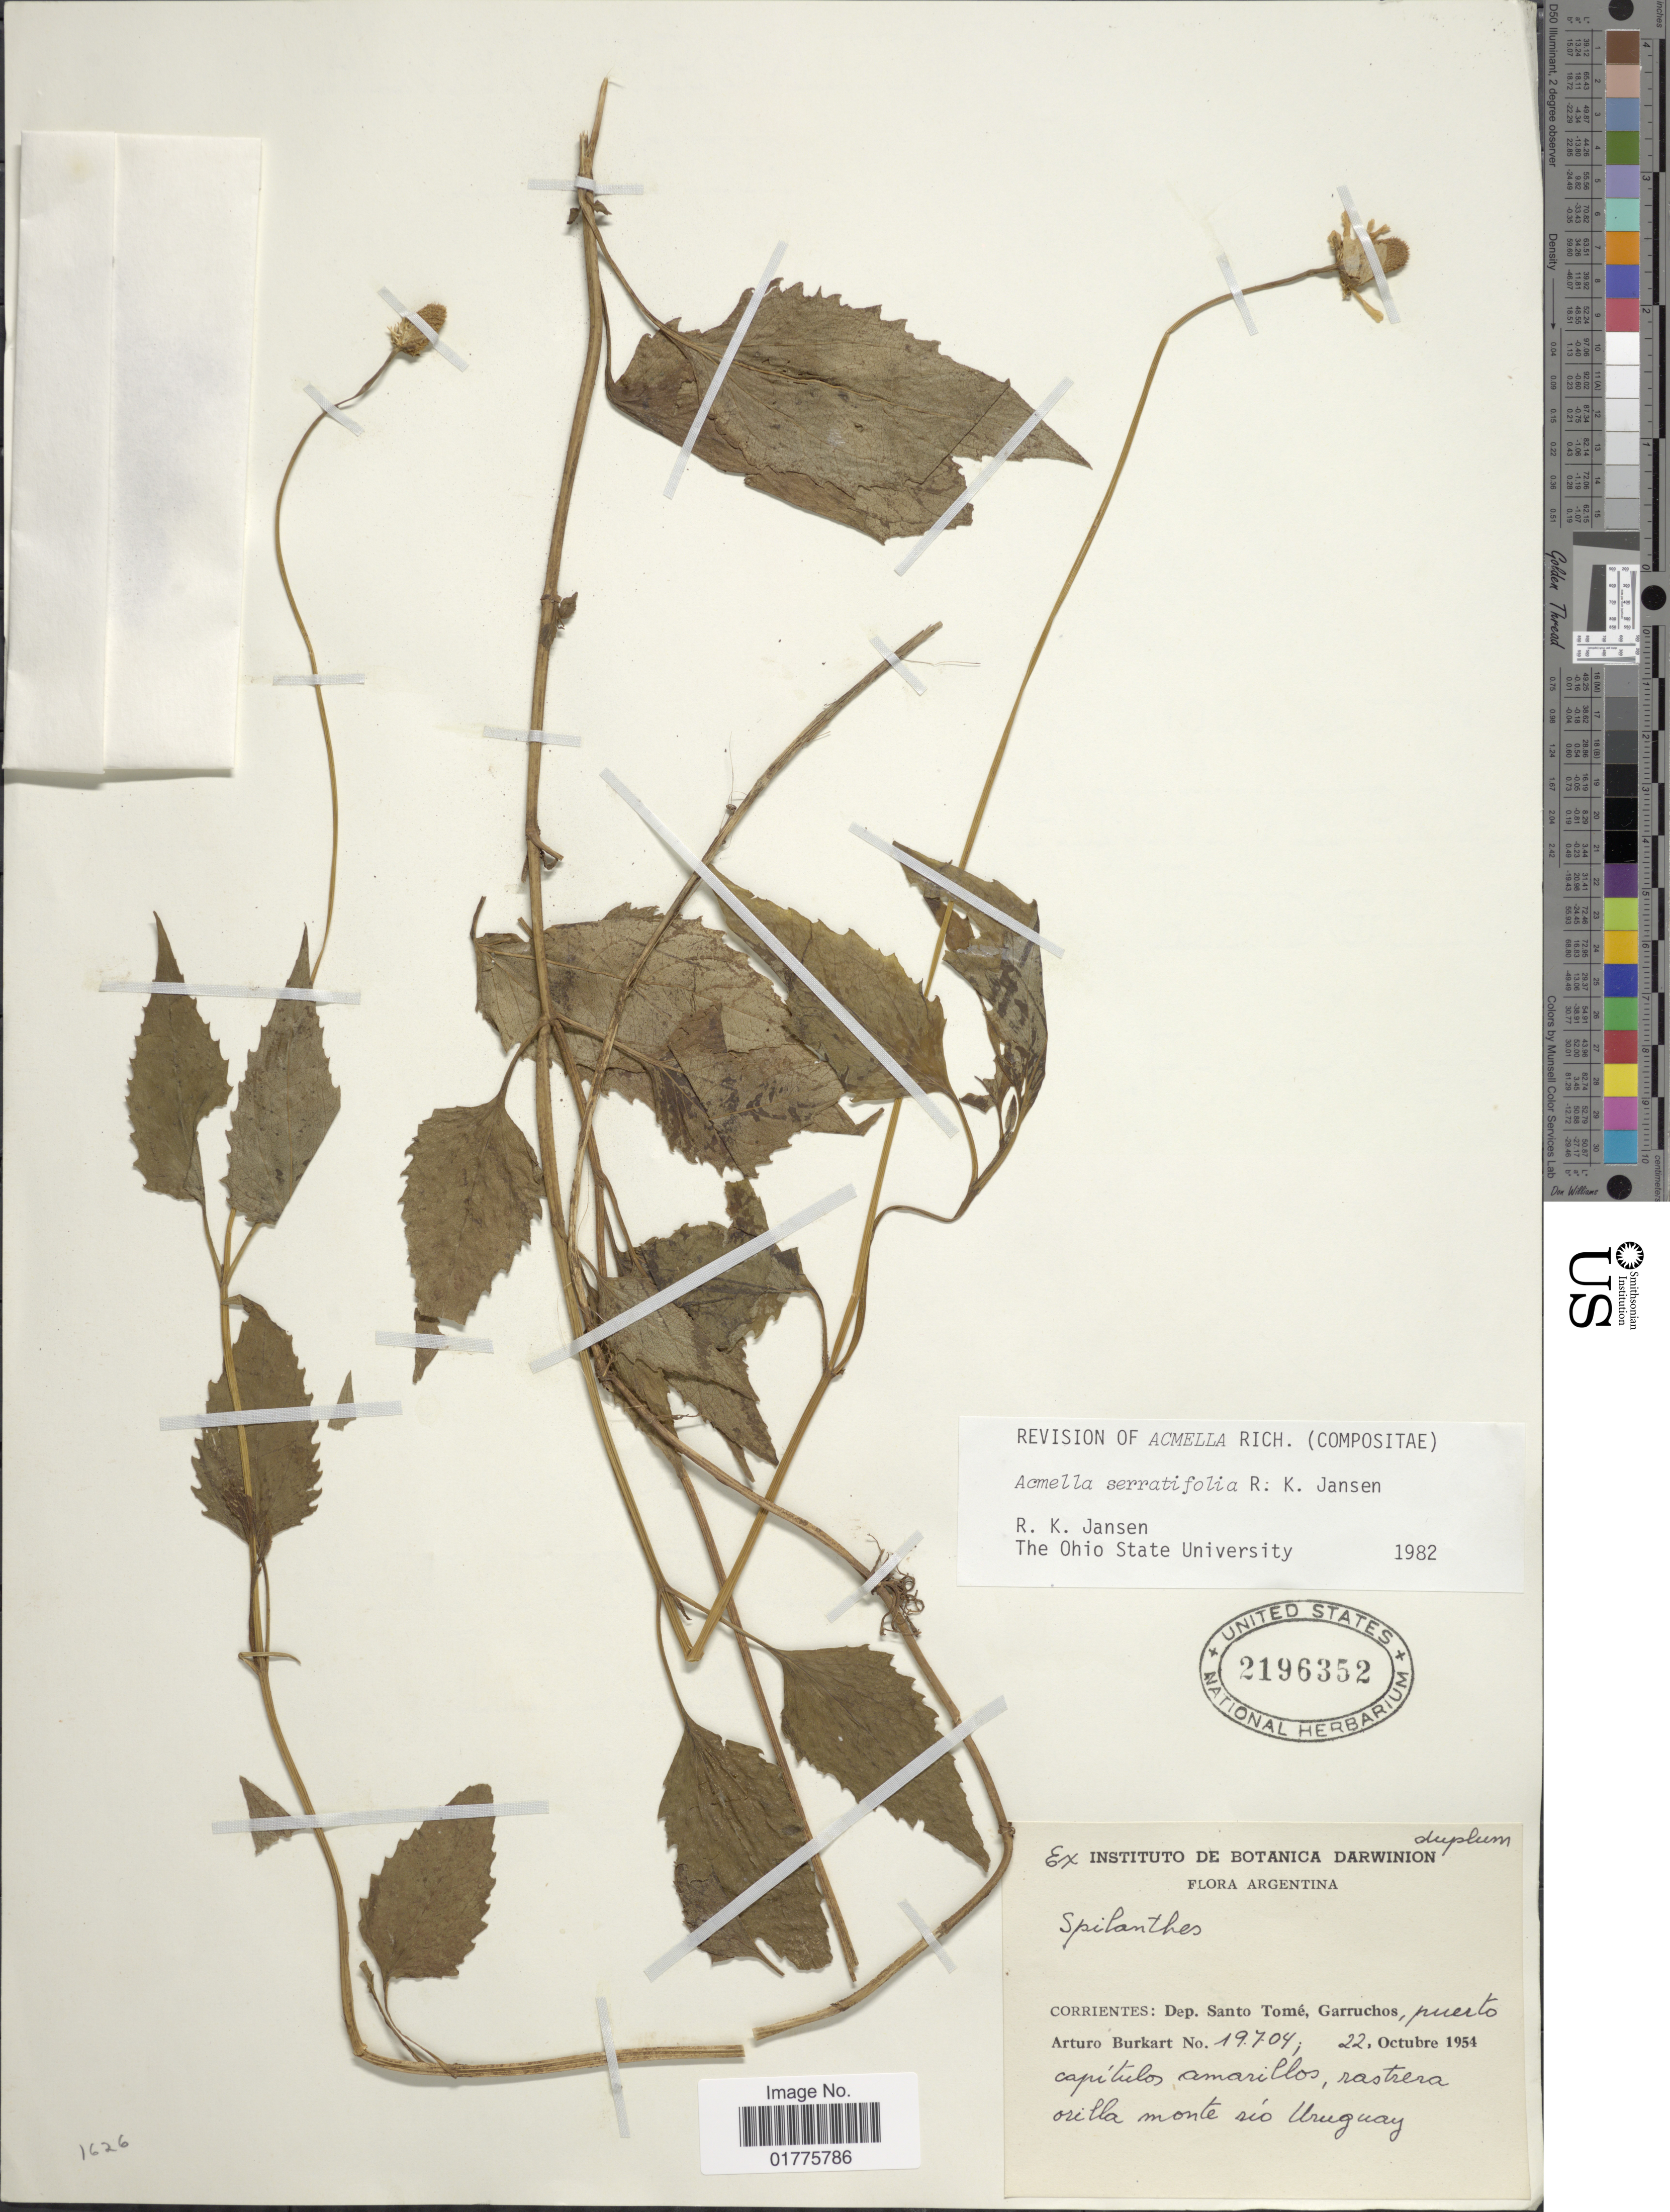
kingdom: Plantae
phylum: Tracheophyta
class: Magnoliopsida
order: Asterales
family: Asteraceae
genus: Acmella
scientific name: Acmella serratifolia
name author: R.K. Jansen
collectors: A. E. Burkart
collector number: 19704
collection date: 1954-10-22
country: Argentina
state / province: Corrientes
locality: Dep. Santo Tomé, Garruchos, puertom rastrera orilla monte río Uruguay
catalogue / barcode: US 2196352